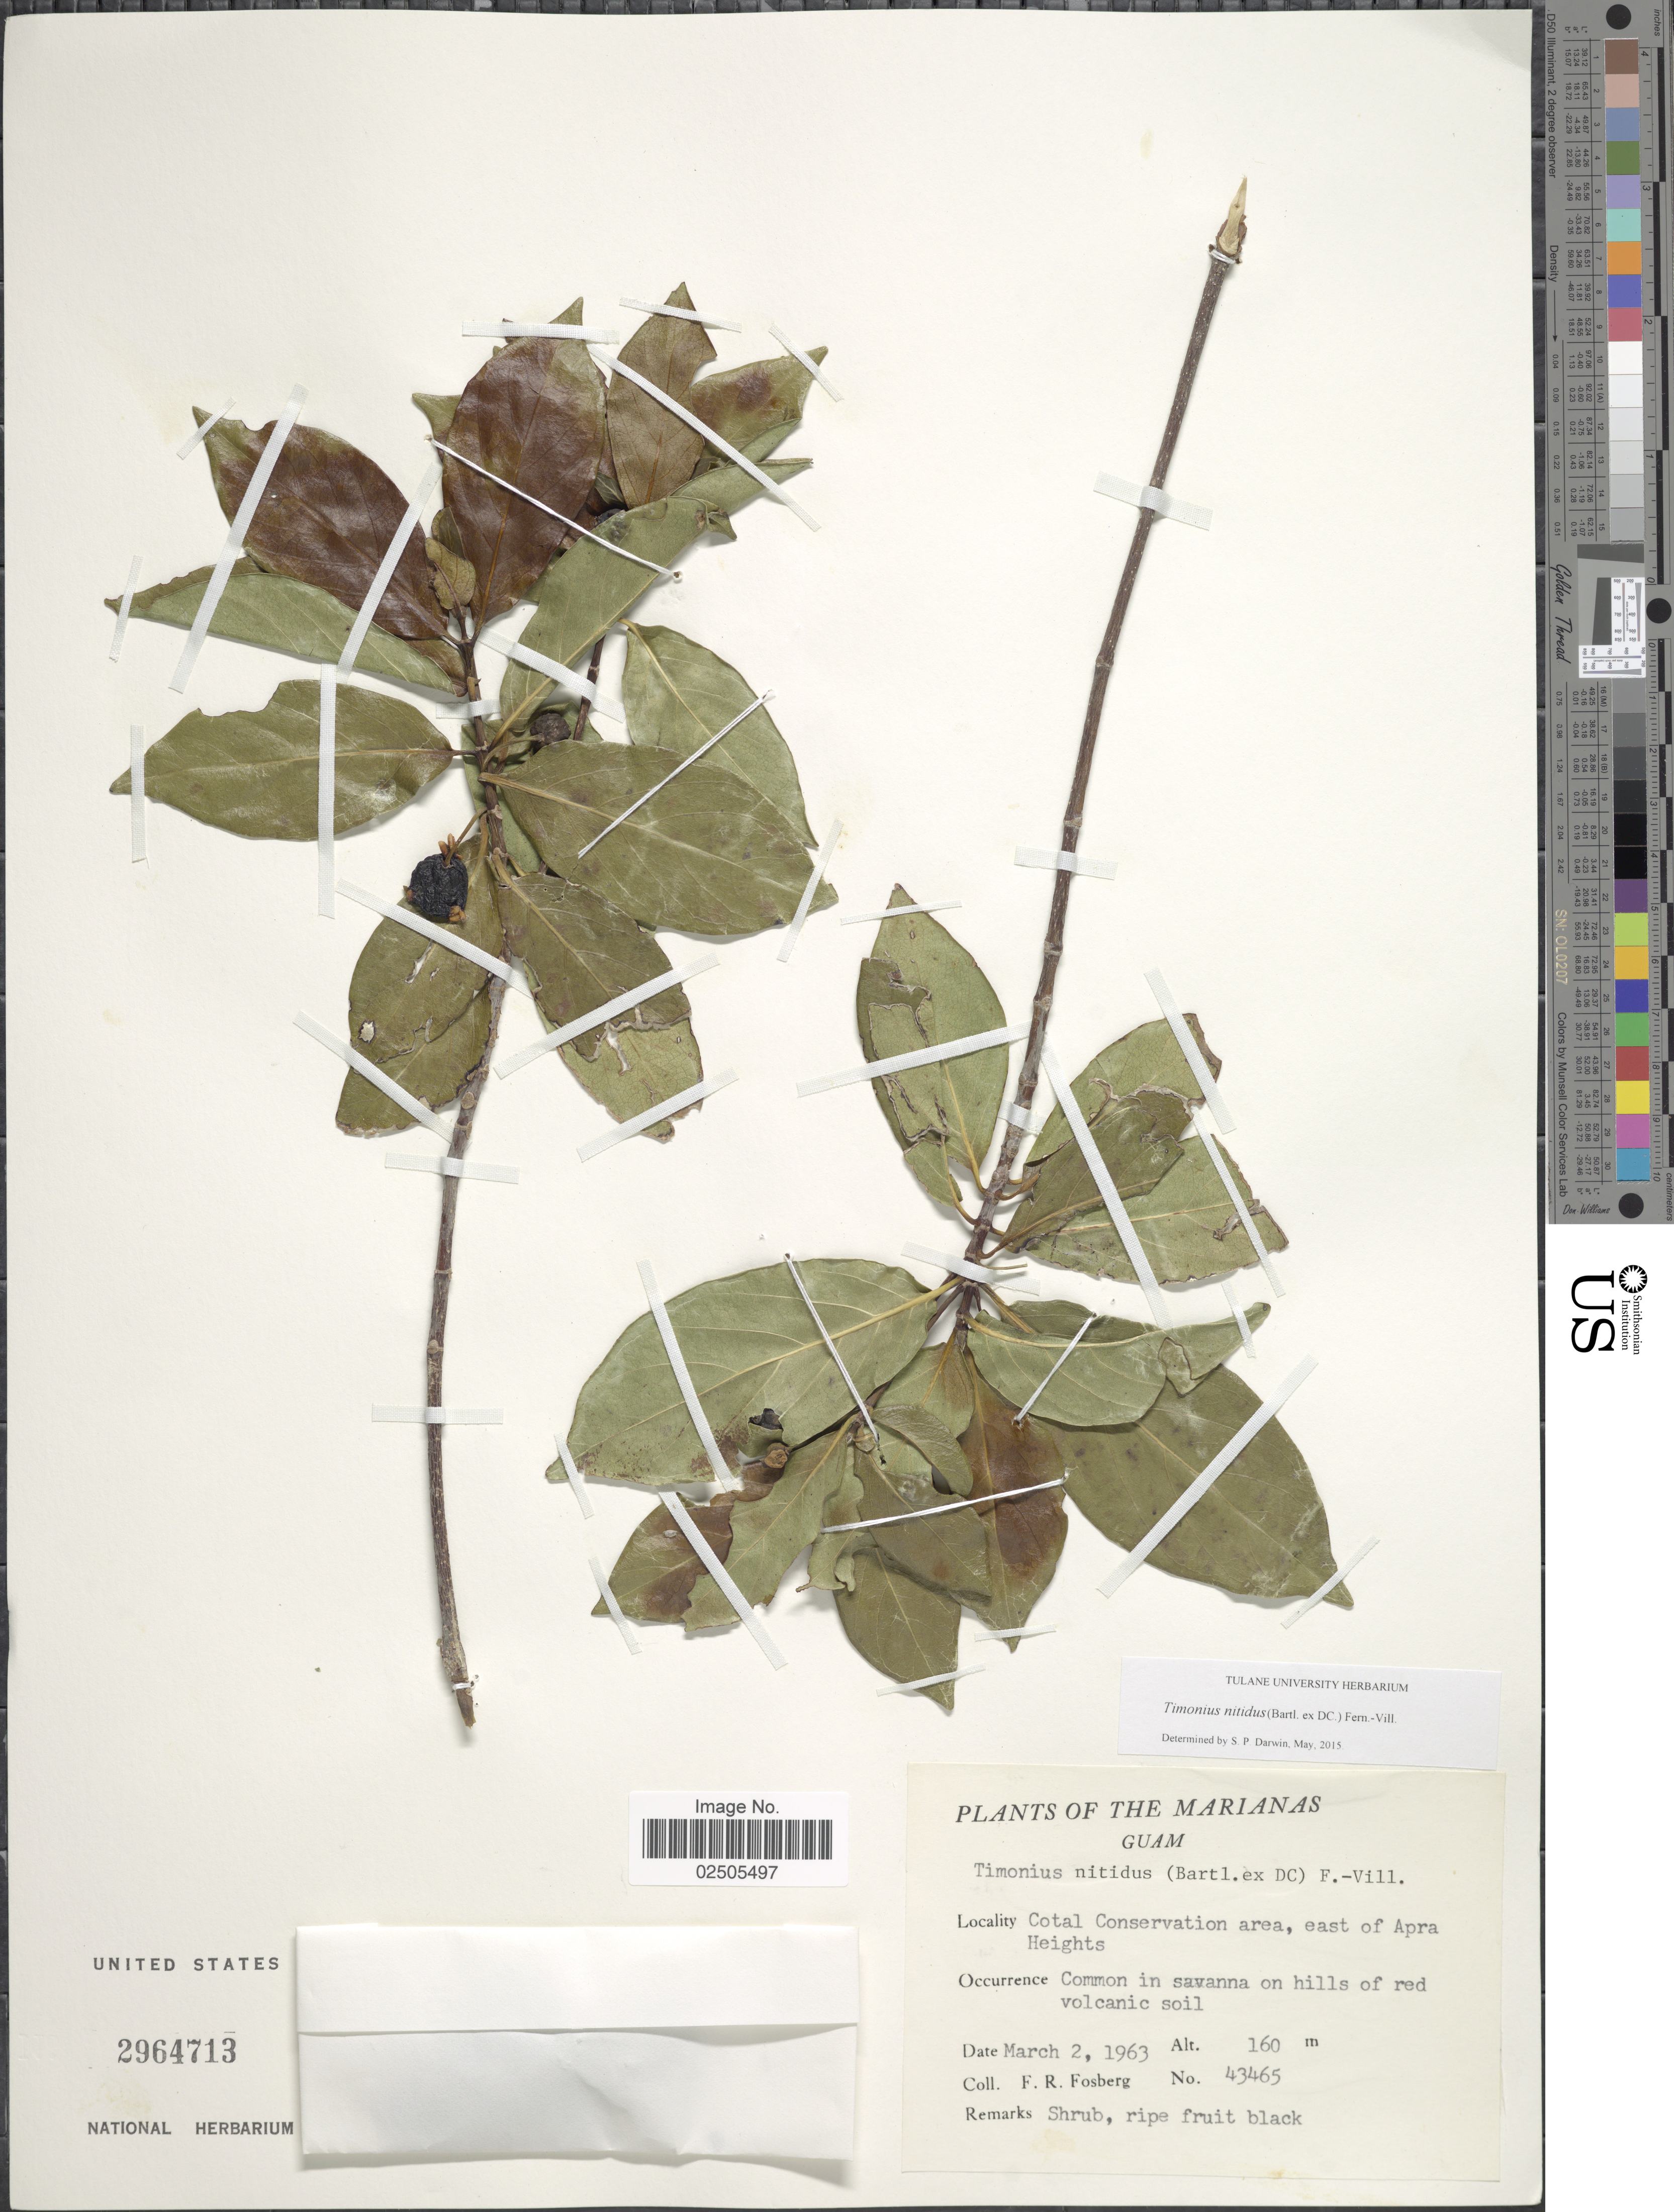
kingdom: Plantae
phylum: Tracheophyta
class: Magnoliopsida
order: Gentianales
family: Rubiaceae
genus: Timonius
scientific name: Timonius nitidus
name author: (Bartl. ex DC.) Fern.-Vill.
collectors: F. R. Fosberg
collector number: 43465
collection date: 1963-03-02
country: Guam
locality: The Marianas, Cotal Conservation area, east of Apra Heights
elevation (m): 160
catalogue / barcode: US 2964713